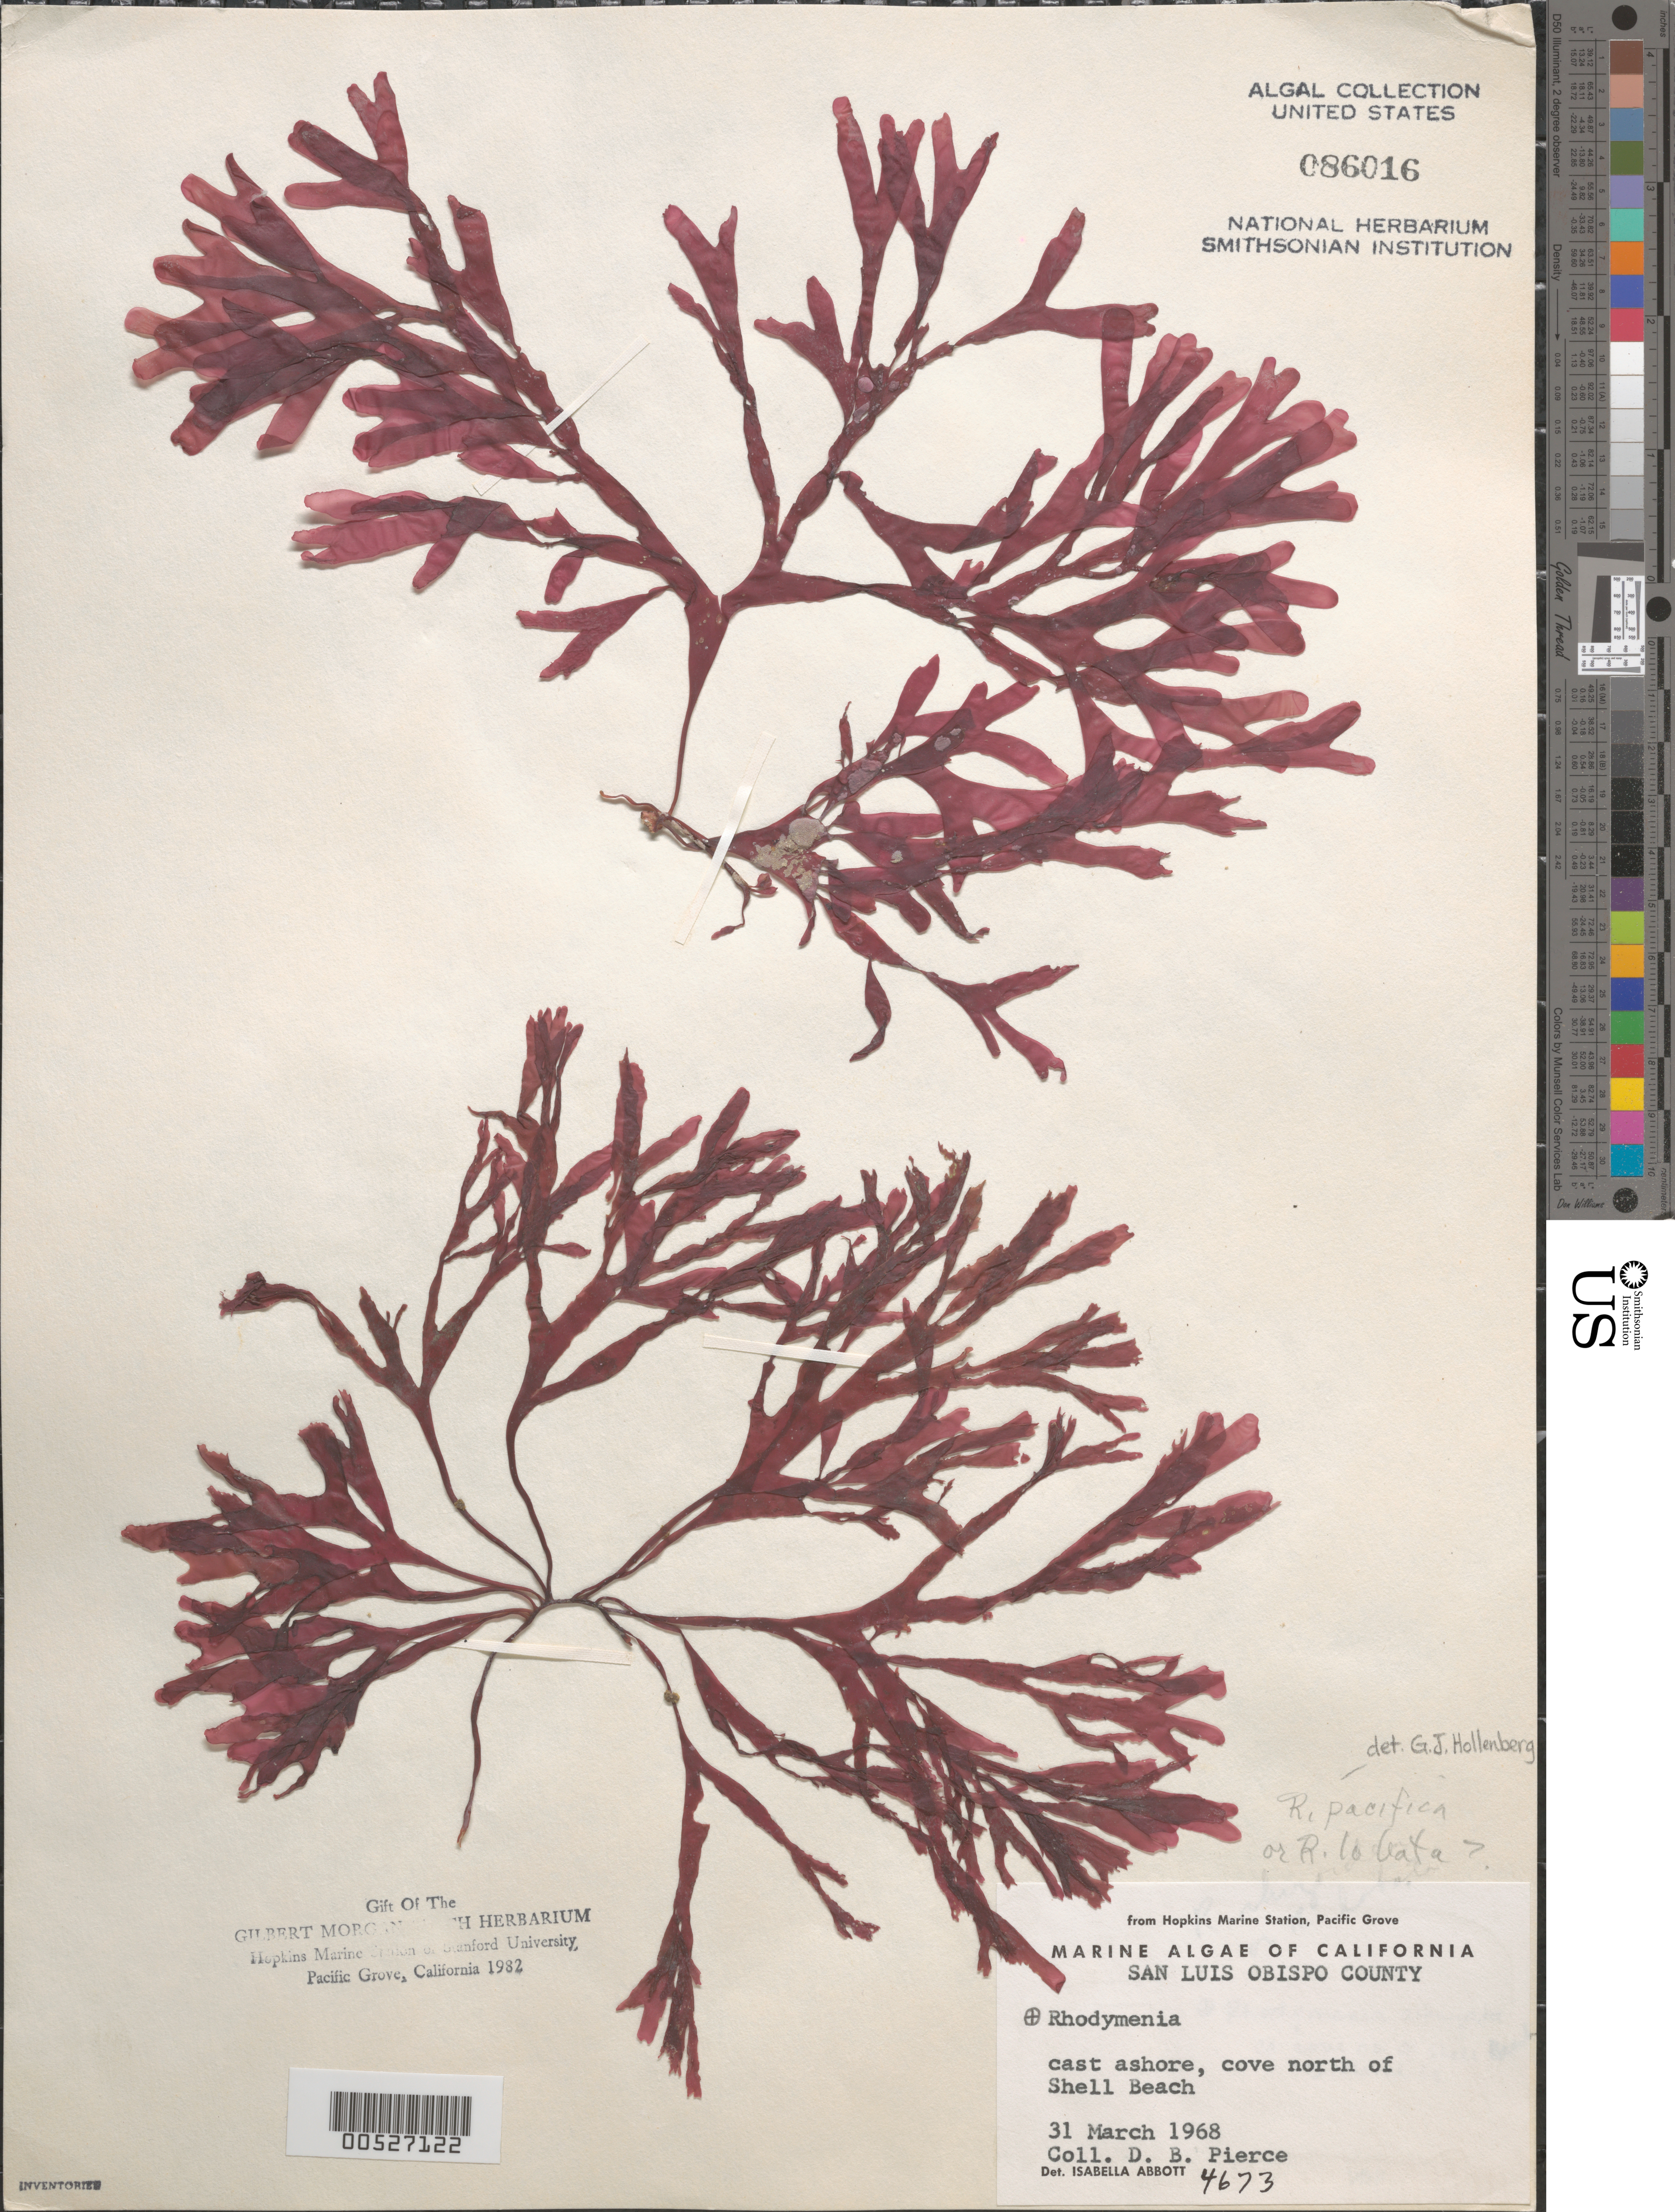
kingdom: Plantae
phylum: Rhodophyta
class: Florideophyceae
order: Rhodymeniales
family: Rhodymeniaceae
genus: Rhodymenia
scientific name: Rhodymenia pacifica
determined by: Hollenberg, George J.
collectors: D. Pierce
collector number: IAA 4673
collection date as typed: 31 Mar 1968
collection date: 1968-03-31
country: United States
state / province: California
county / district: San Luis Obispo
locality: Cove north of Shell Beach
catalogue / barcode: US 86016